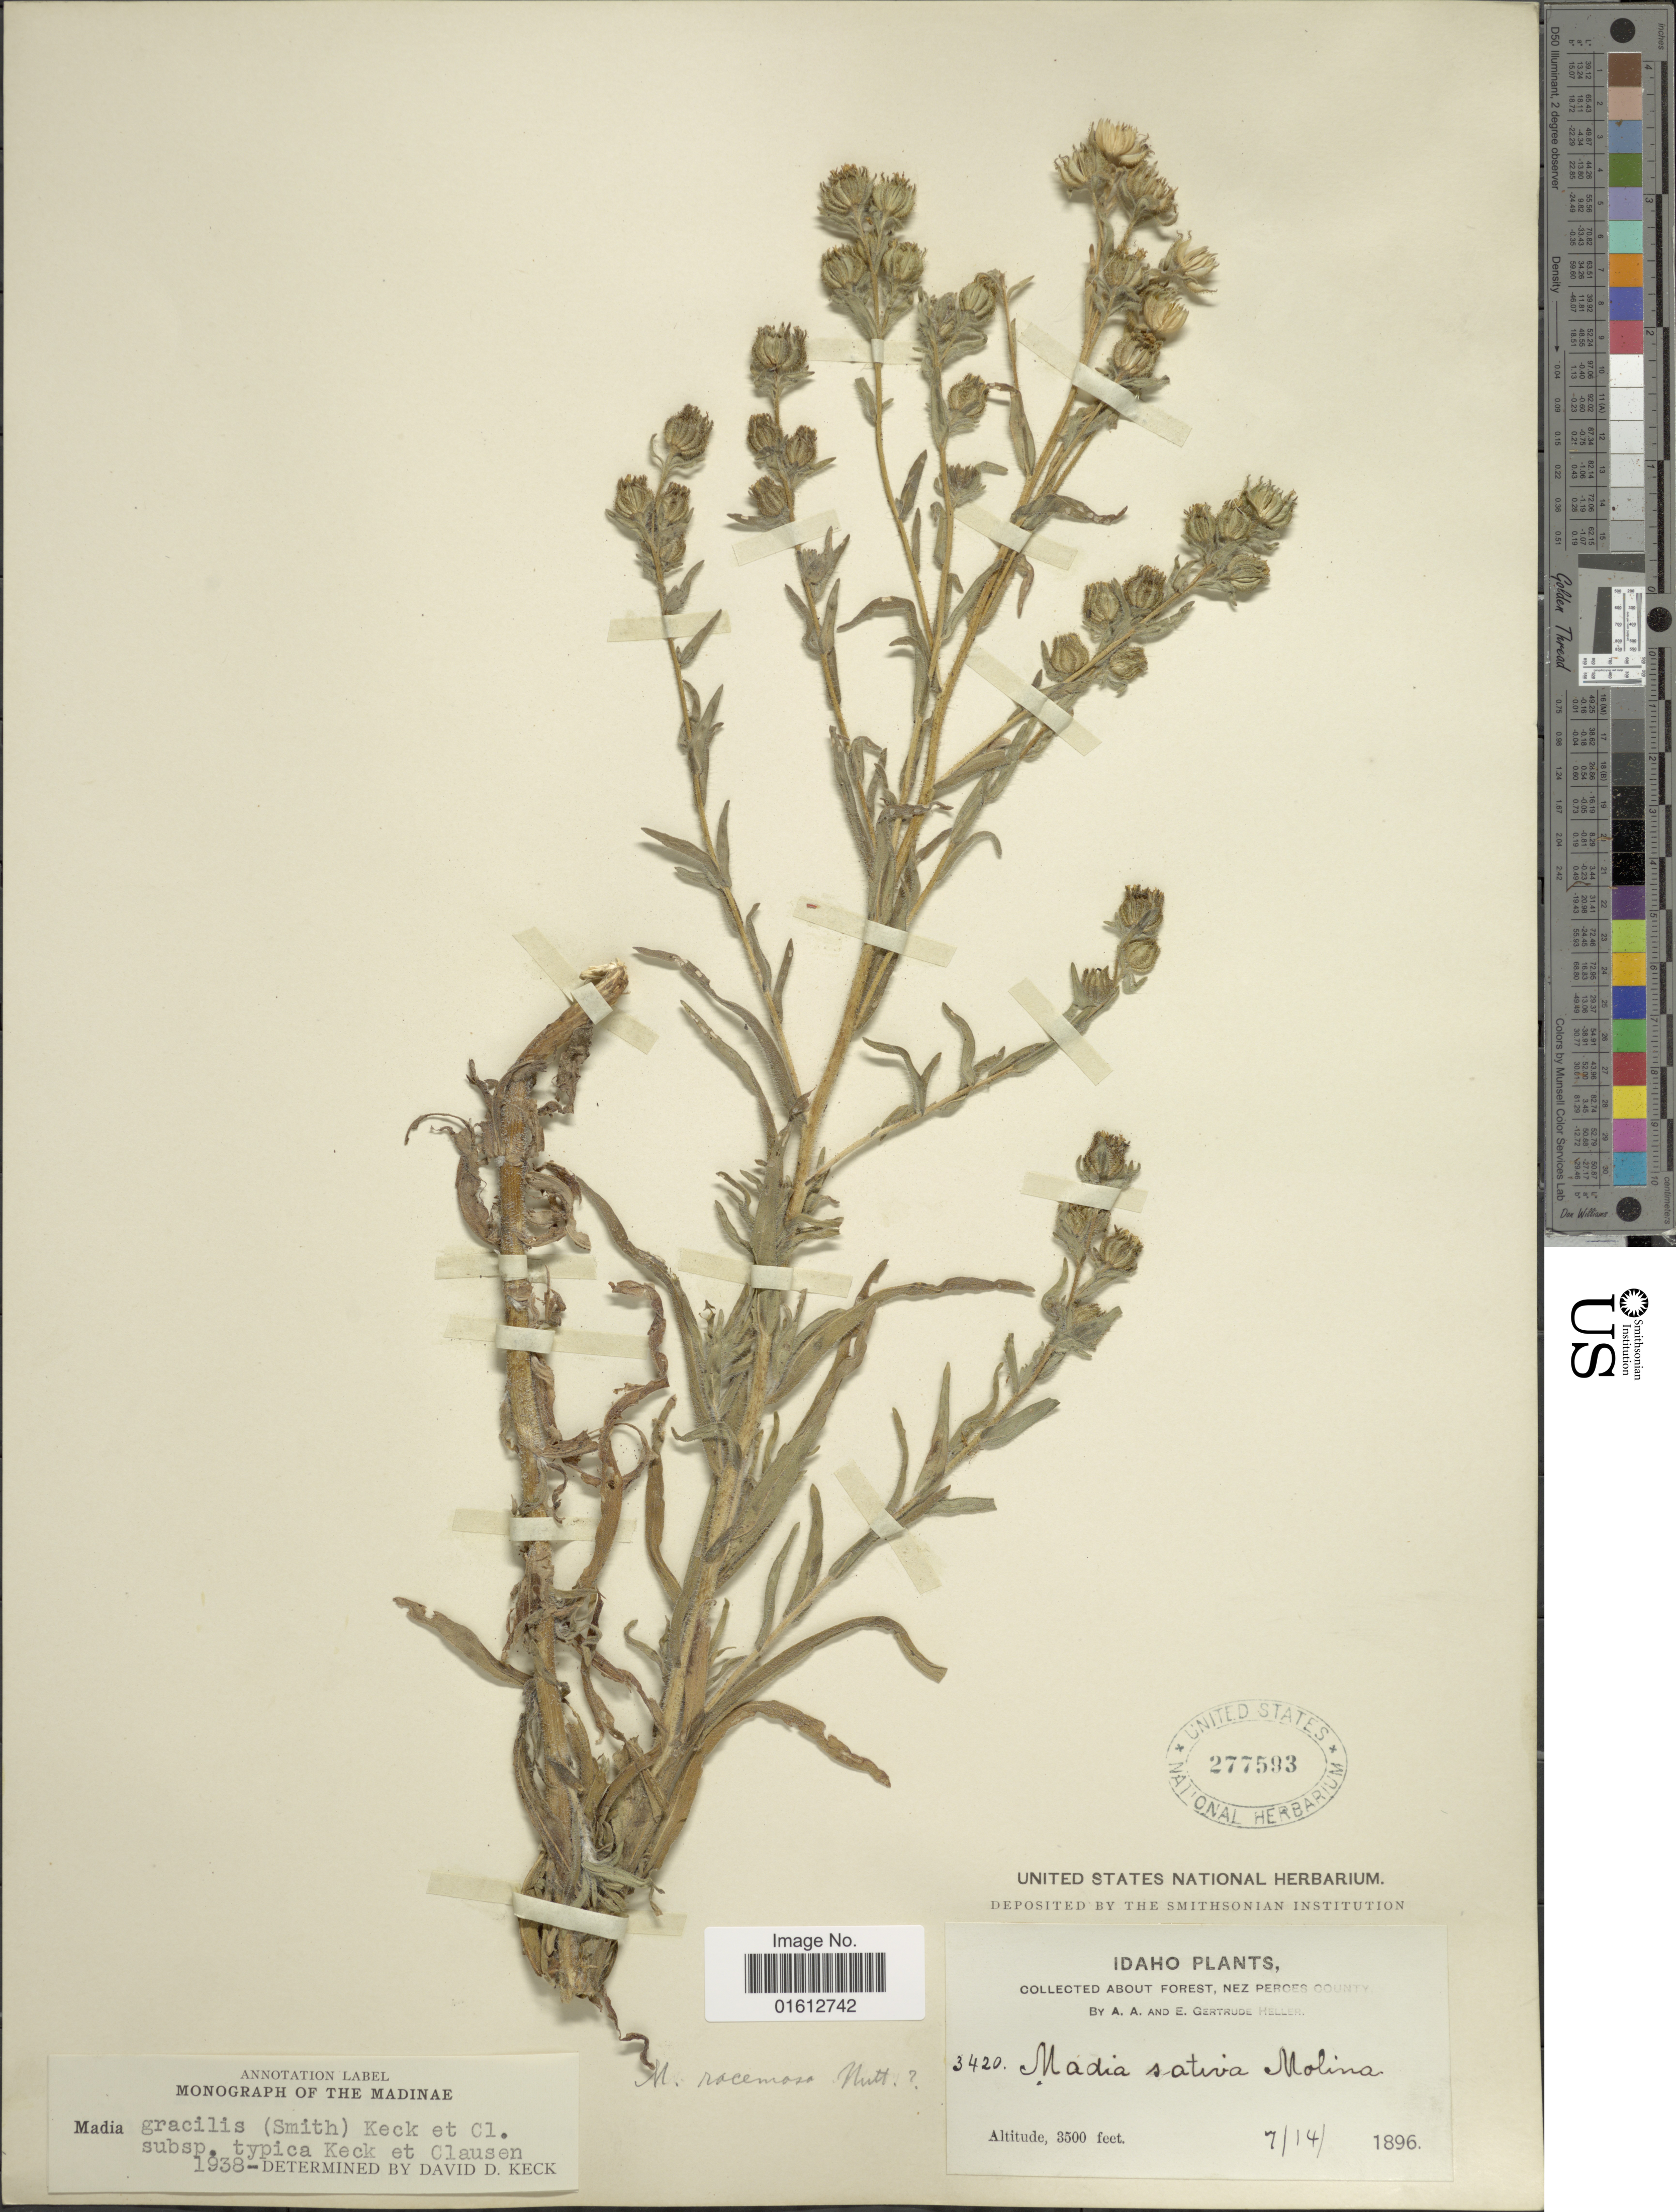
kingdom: Plantae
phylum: Tracheophyta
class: Magnoliopsida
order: Asterales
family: Asteraceae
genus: Madia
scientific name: Madia gracilis subsp. gracilis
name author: (Sm.) D.D. Keck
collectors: A. A. Heller & E. G. Heller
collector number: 3420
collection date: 1896-07-14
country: United States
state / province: Idaho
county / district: Nez Perce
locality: About forest.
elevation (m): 1067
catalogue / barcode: US 277593